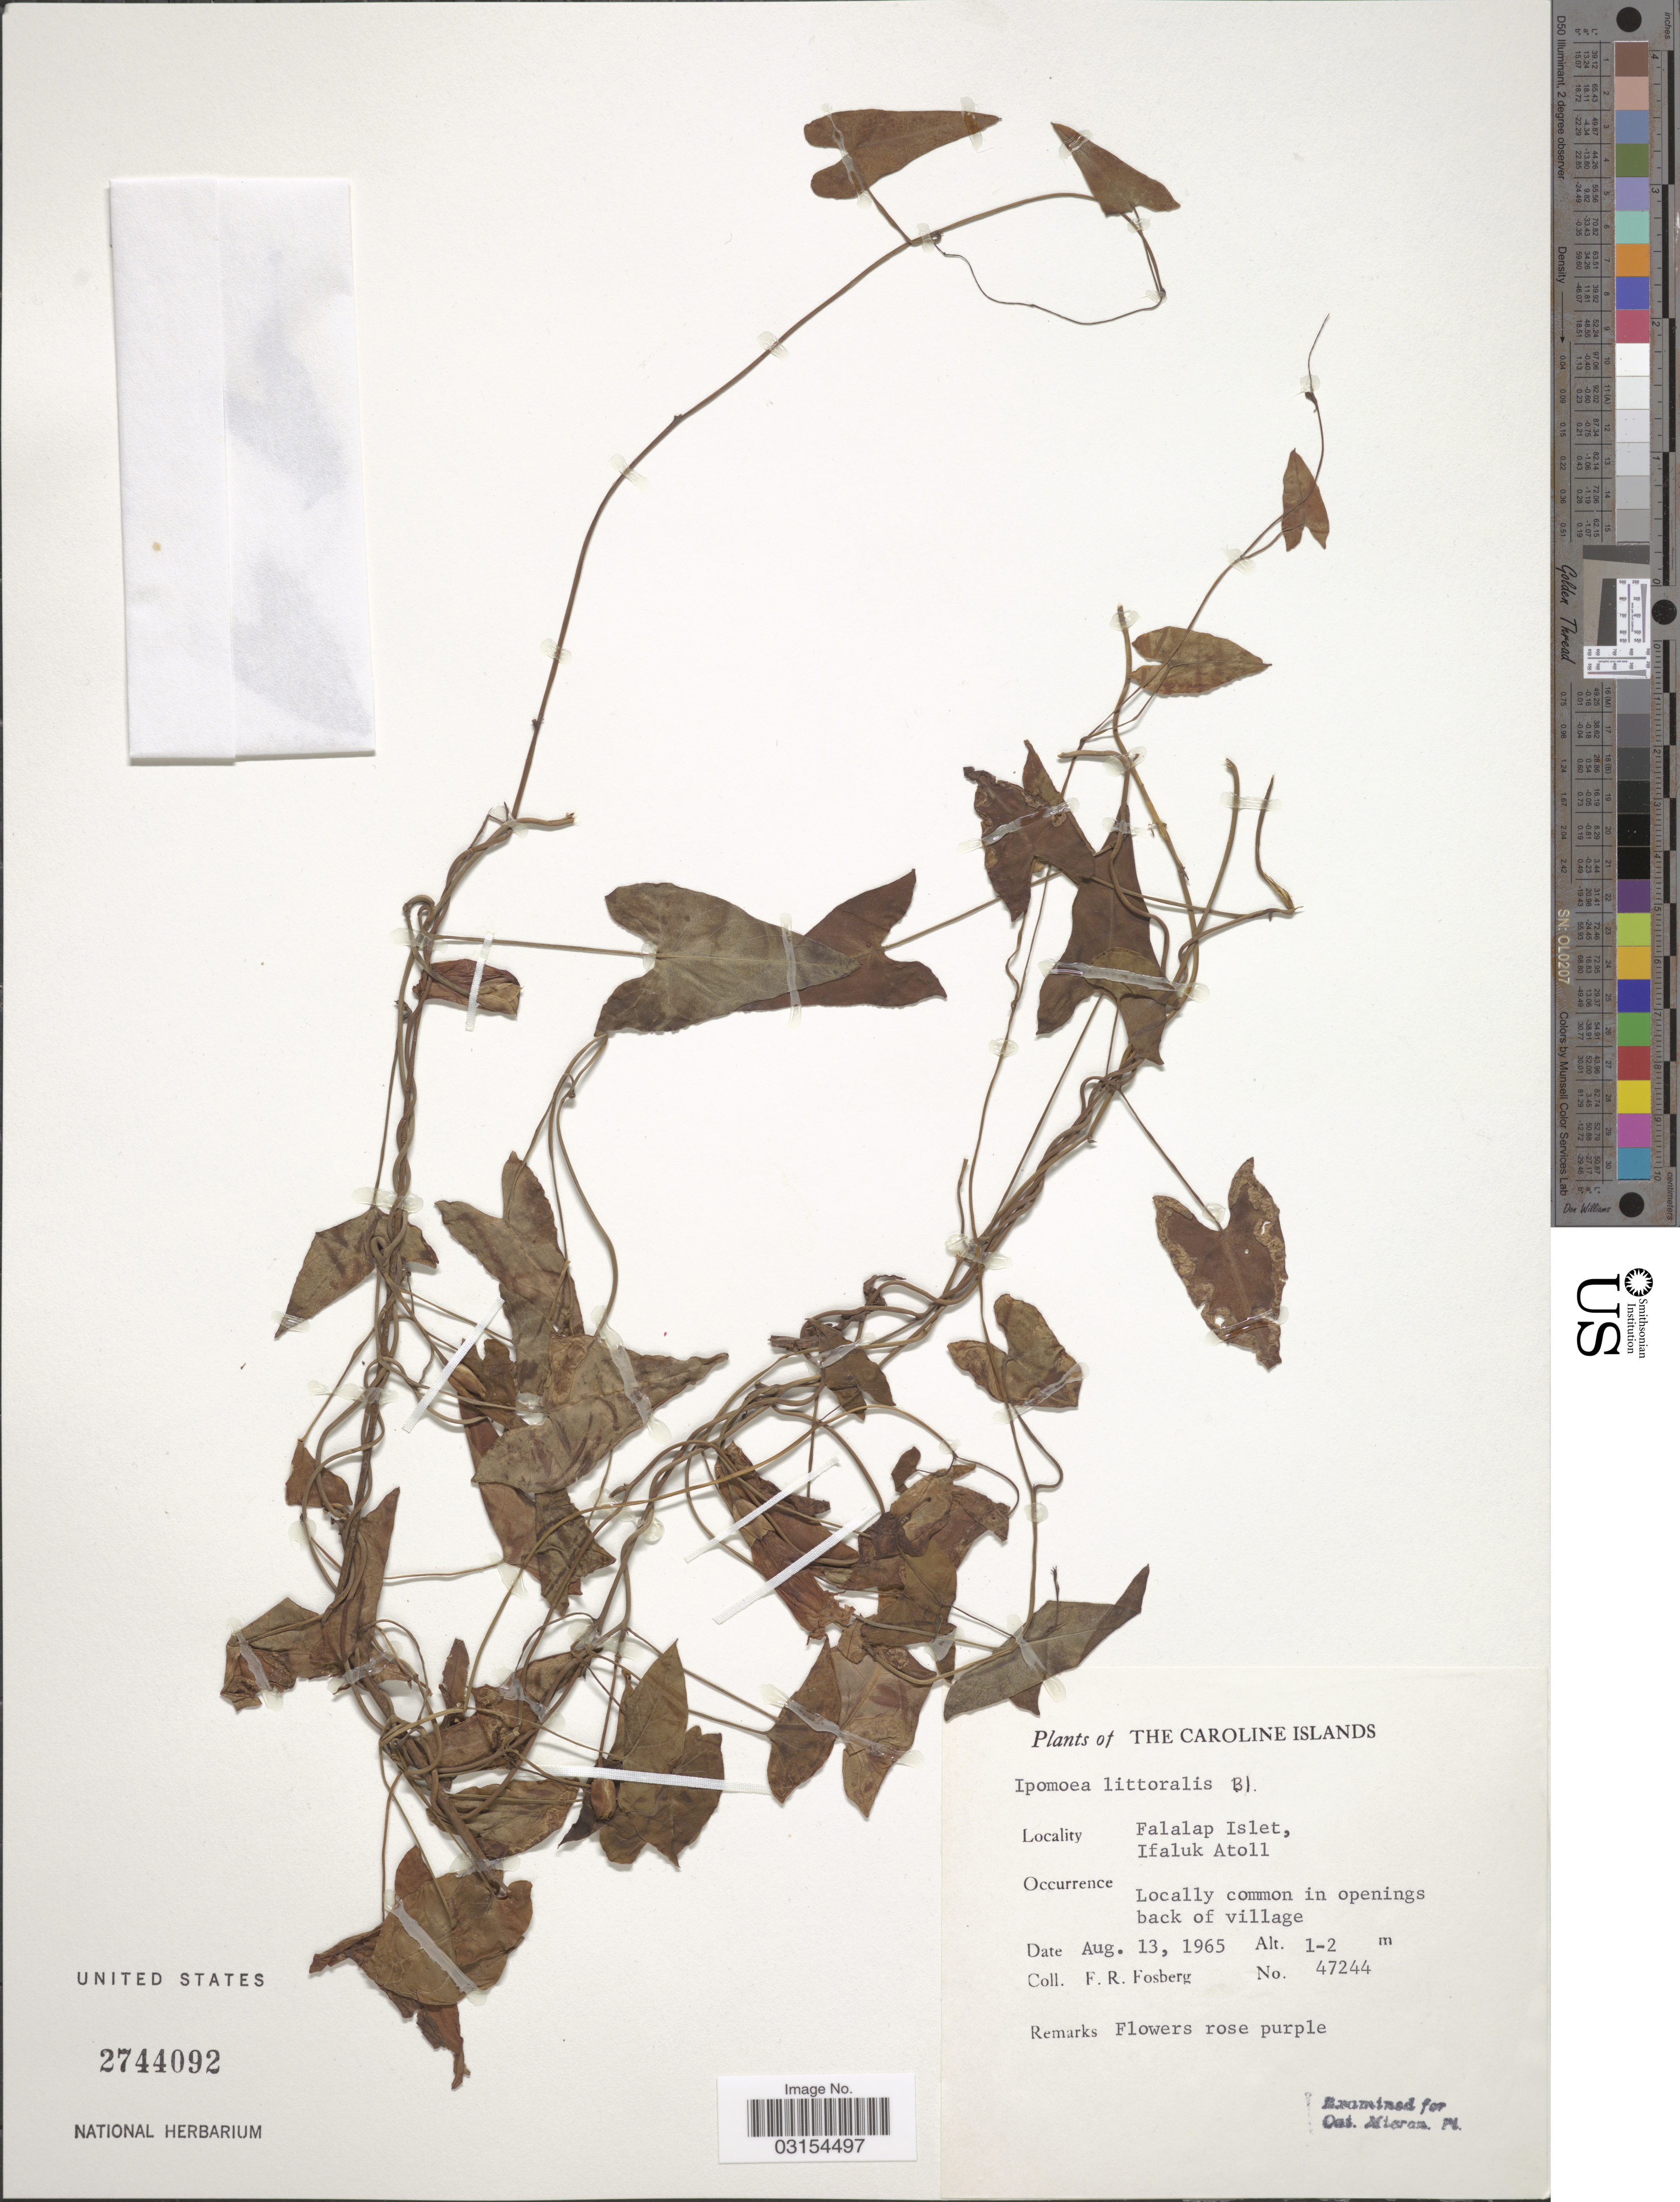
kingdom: Plantae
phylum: Tracheophyta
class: Magnoliopsida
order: Solanales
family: Convolvulaceae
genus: Ipomoea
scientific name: Ipomoea littoralis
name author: Blume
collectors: F. R. Fosberg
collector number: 47244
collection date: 1965-08-13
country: Micronesia, Federated States of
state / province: Yap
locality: Caroline Islands. Falalap Islet, Ifaluk Atoll.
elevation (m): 1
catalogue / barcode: US 2744092